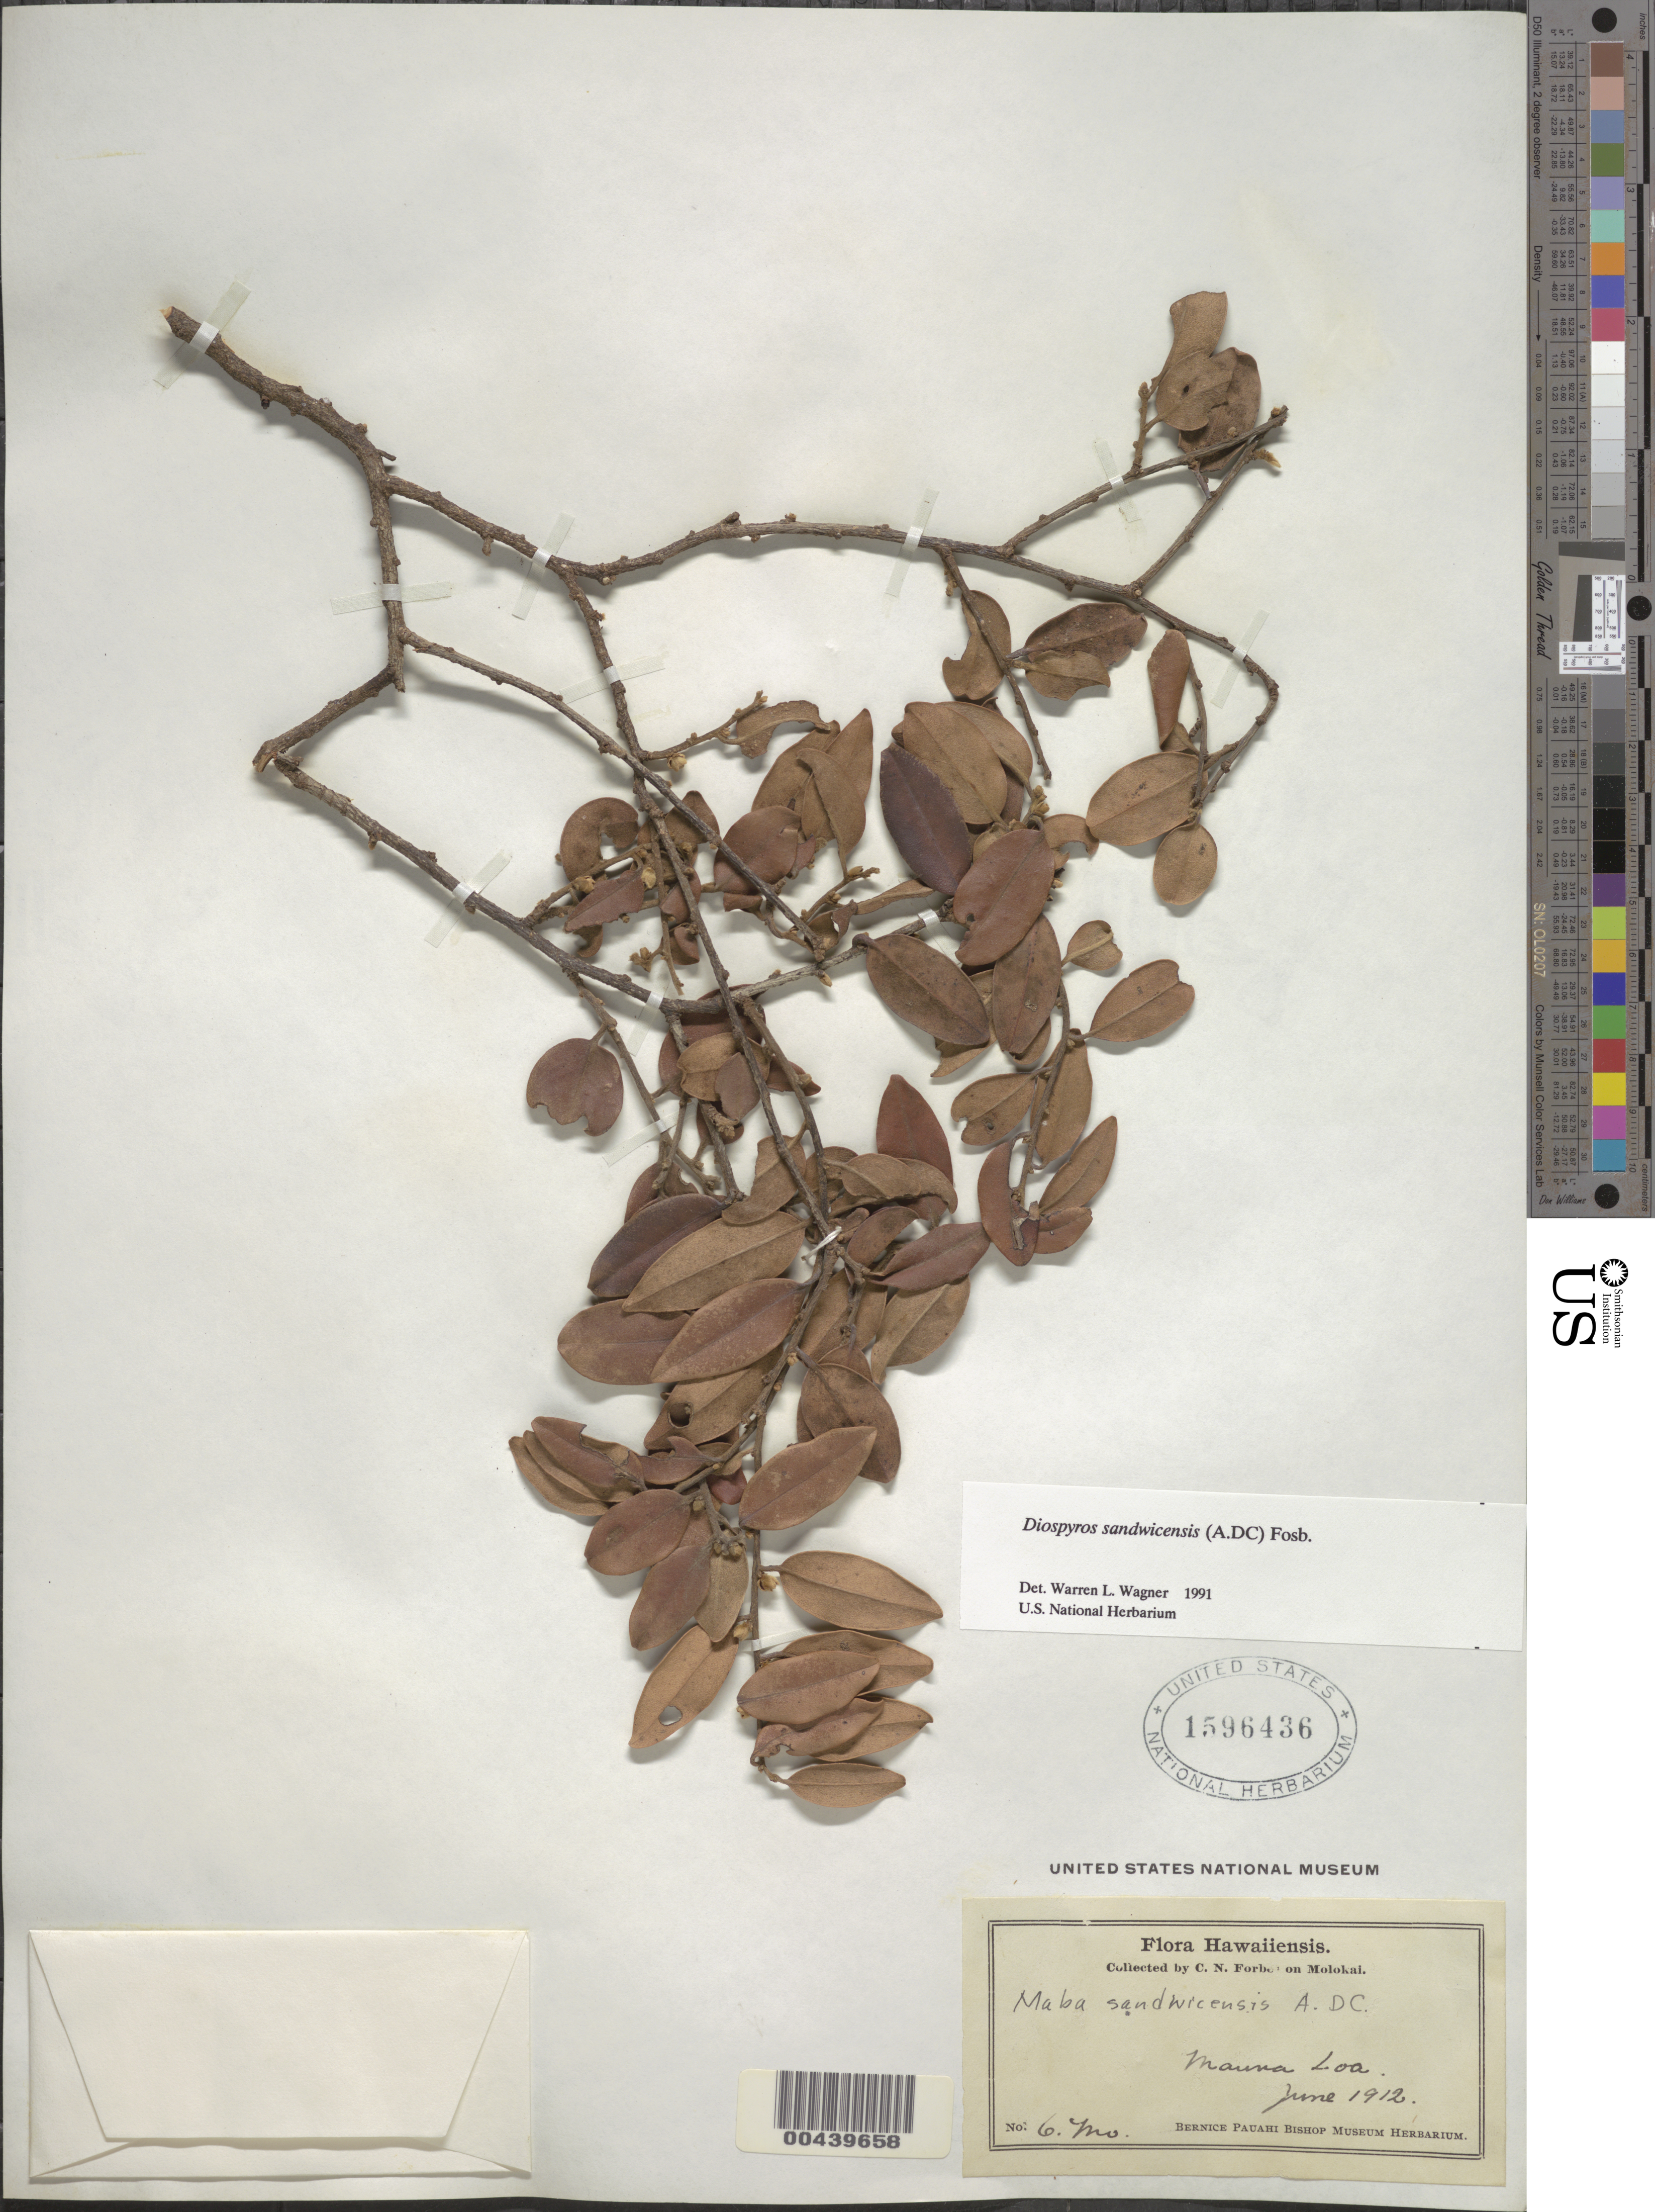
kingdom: Plantae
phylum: Tracheophyta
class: Magnoliopsida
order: Ericales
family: Ebenaceae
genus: Diospyros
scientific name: Diospyros sandwicensis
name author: (A. DC.) Fosberg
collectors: C. N. Forbes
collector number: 6.Mo.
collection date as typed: Jun 1912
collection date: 1912-06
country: United States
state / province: Hawaii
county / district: Maui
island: Moloka'i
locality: Maunaloa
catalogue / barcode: US 1596436